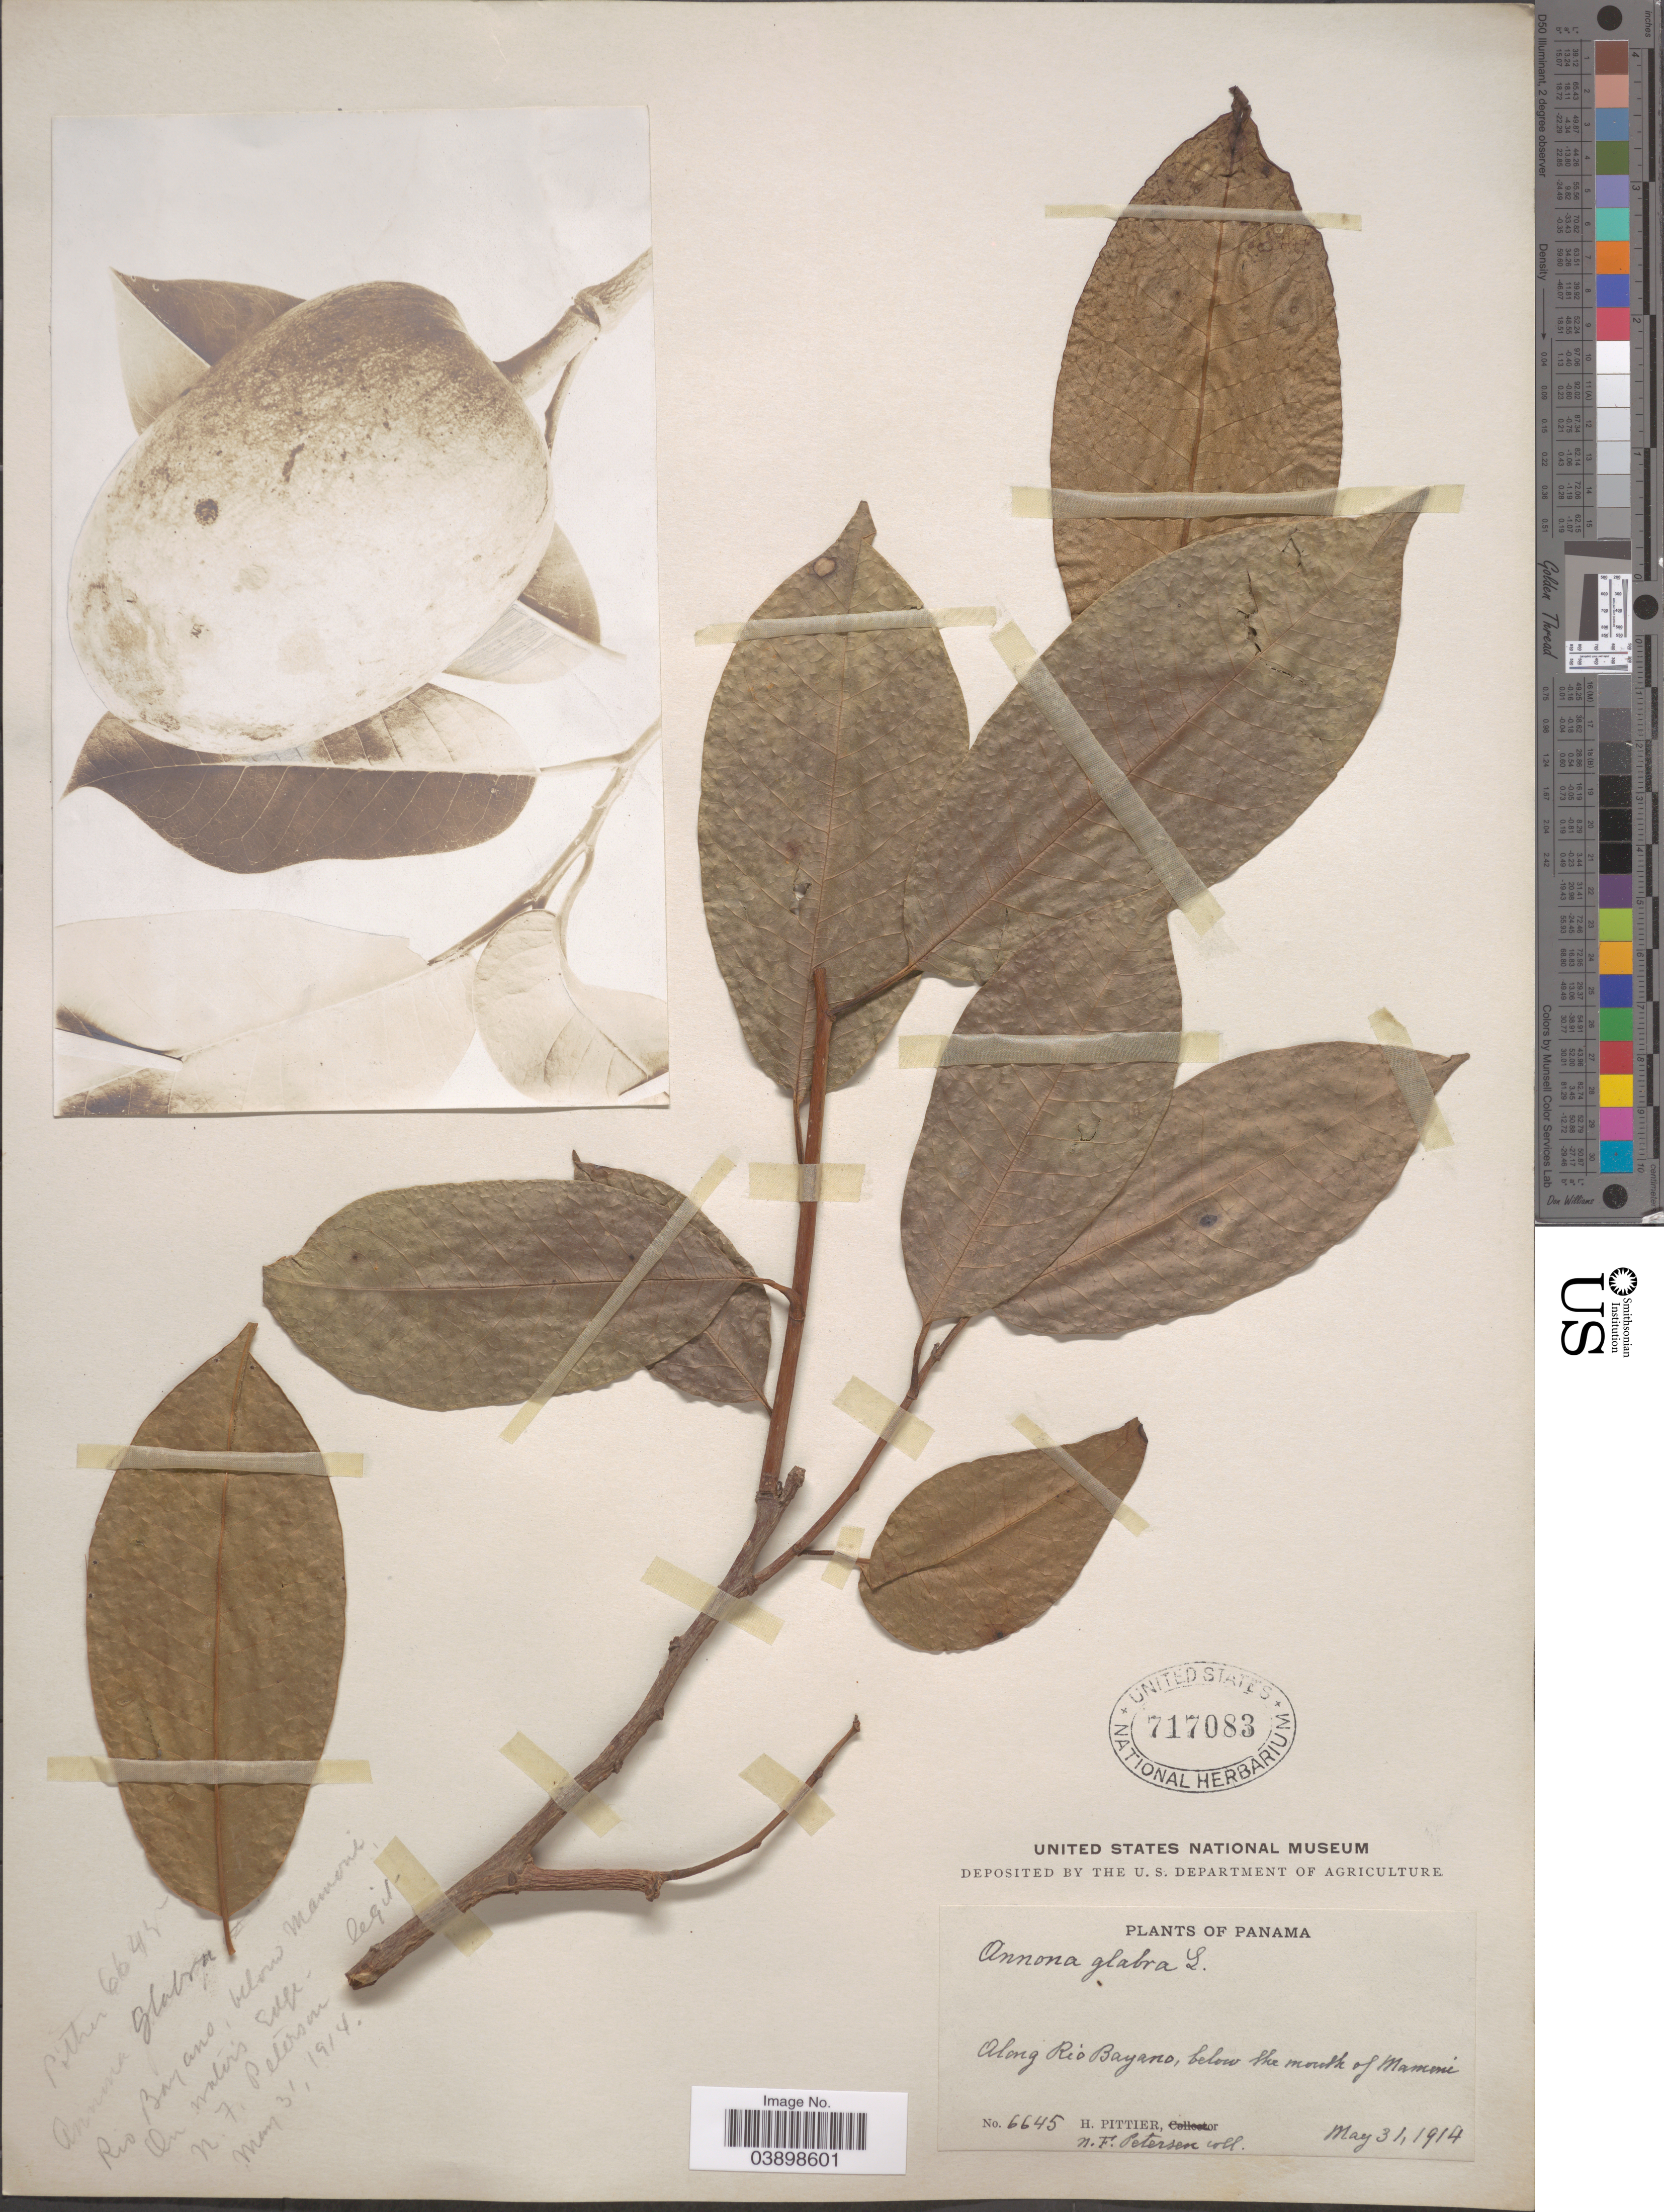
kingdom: Plantae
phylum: Tracheophyta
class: Magnoliopsida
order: Magnoliales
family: Annonaceae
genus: Annona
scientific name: Annona glabra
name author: L.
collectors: N. F. Peterson & H. F. Pittier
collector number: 6645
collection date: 1914-05-31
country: Panama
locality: Along Rio Bayano, below the mouth of Mamoni.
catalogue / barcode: US 717083